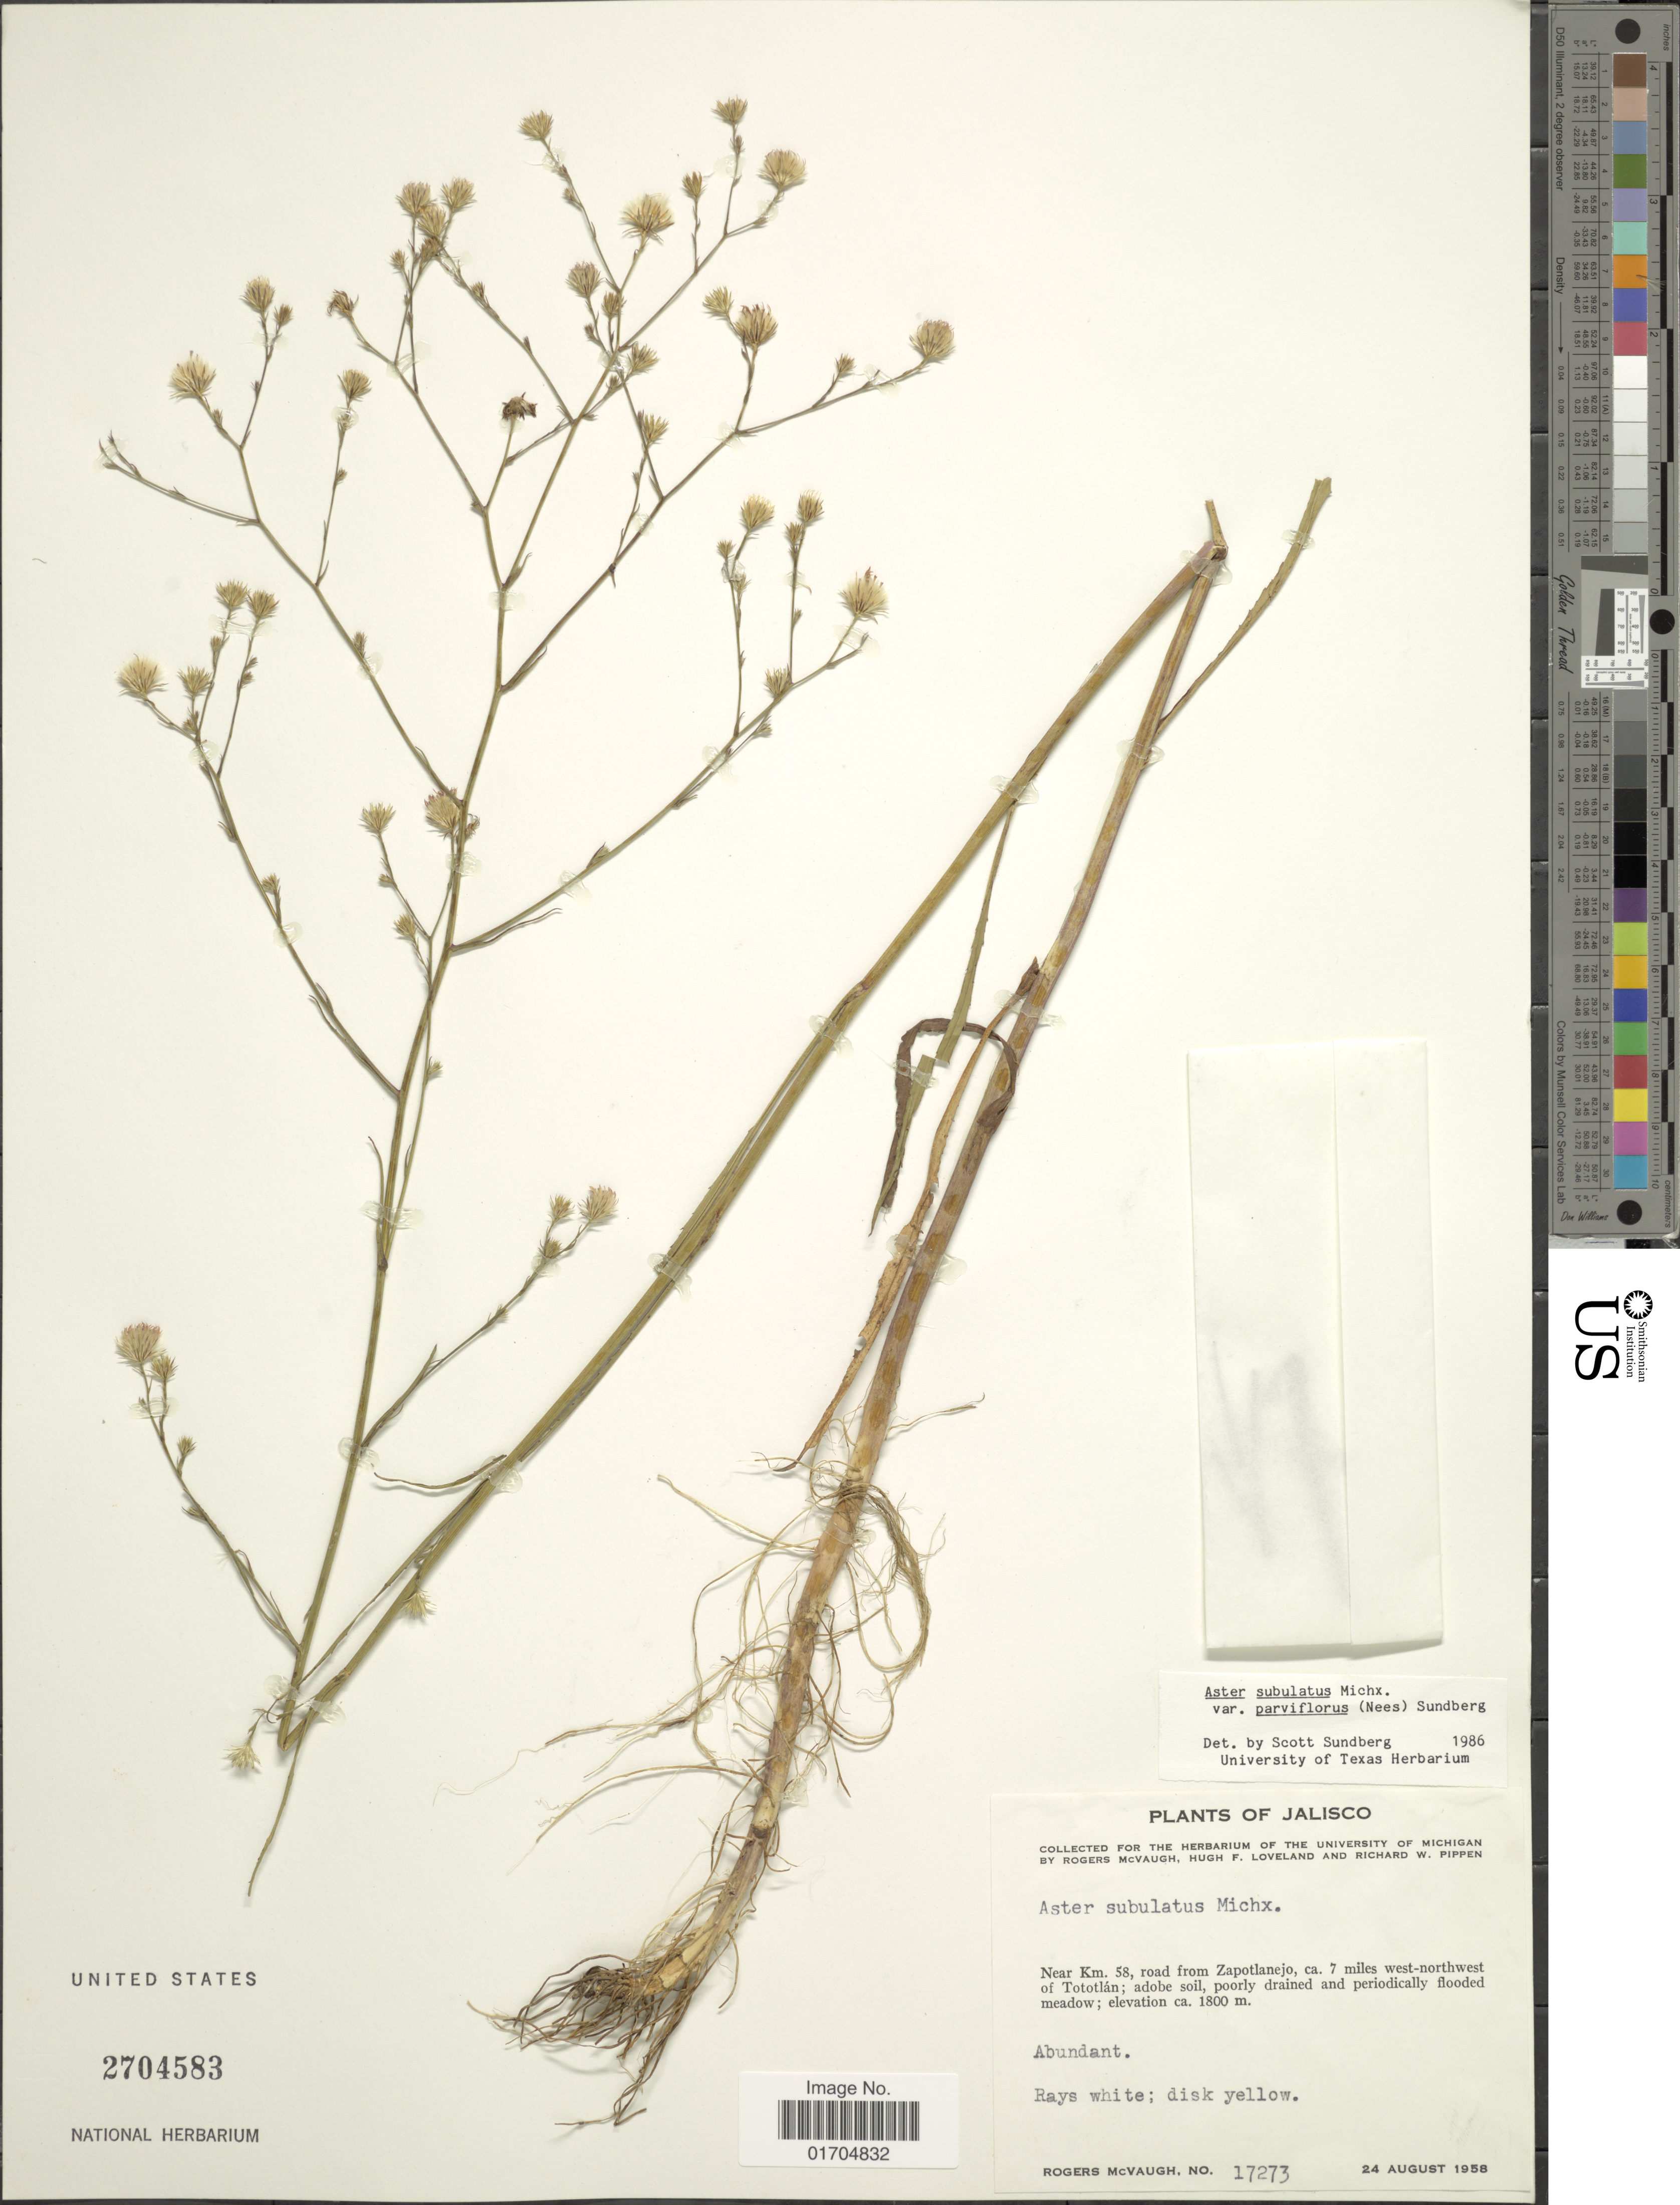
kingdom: Plantae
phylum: Tracheophyta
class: Magnoliopsida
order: Asterales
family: Asteraceae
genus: Symphyotrichum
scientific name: Symphyotrichum subulatum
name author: (Michx.) G.L. Nesom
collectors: R. McVaugh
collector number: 17273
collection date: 1958-08-24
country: Mexico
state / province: Jalisco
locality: Near Km. 58, road from Zapotlanejo, ca. 7 miles west-northwest of Tototlán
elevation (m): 1800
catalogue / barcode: US 2704583